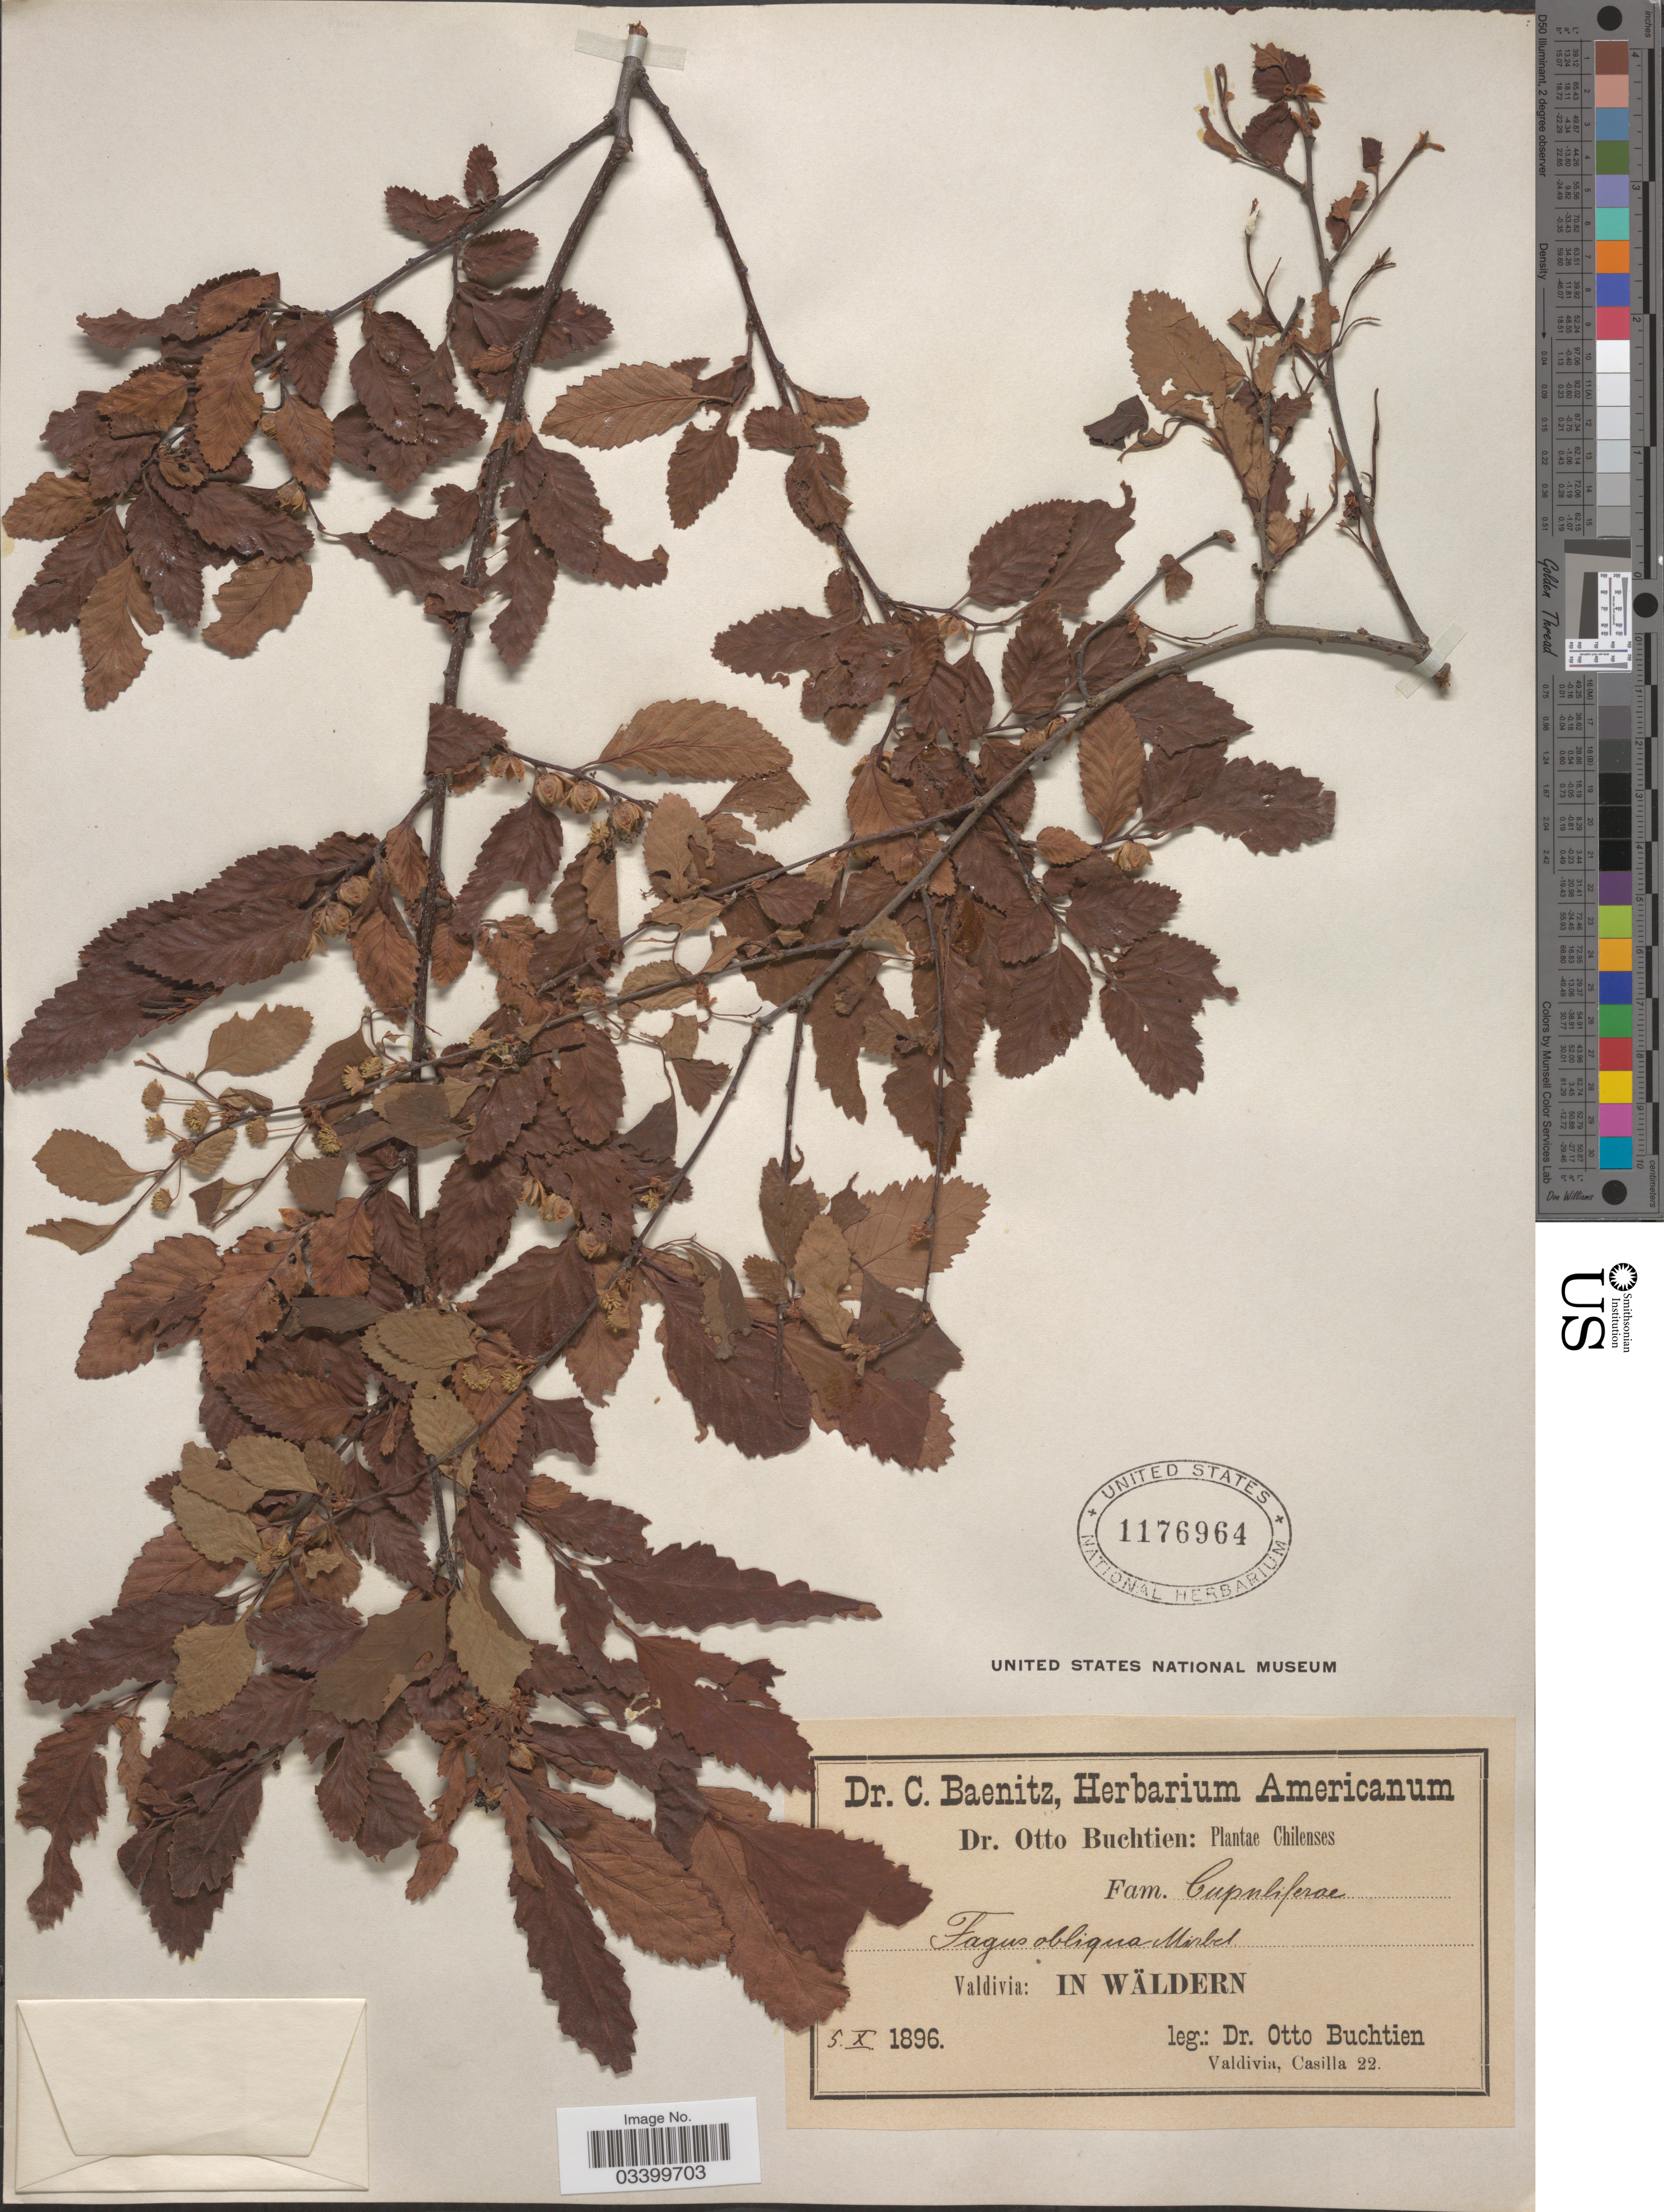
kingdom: Plantae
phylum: Tracheophyta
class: Magnoliopsida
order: Fagales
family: Nothofagaceae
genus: Nothofagus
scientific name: Nothofagus obliqua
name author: (Mirb.) Oerst.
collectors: O. Buchtien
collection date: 1896-10-05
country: Chile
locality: Valdivia: in Wäldern.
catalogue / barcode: US 1176964